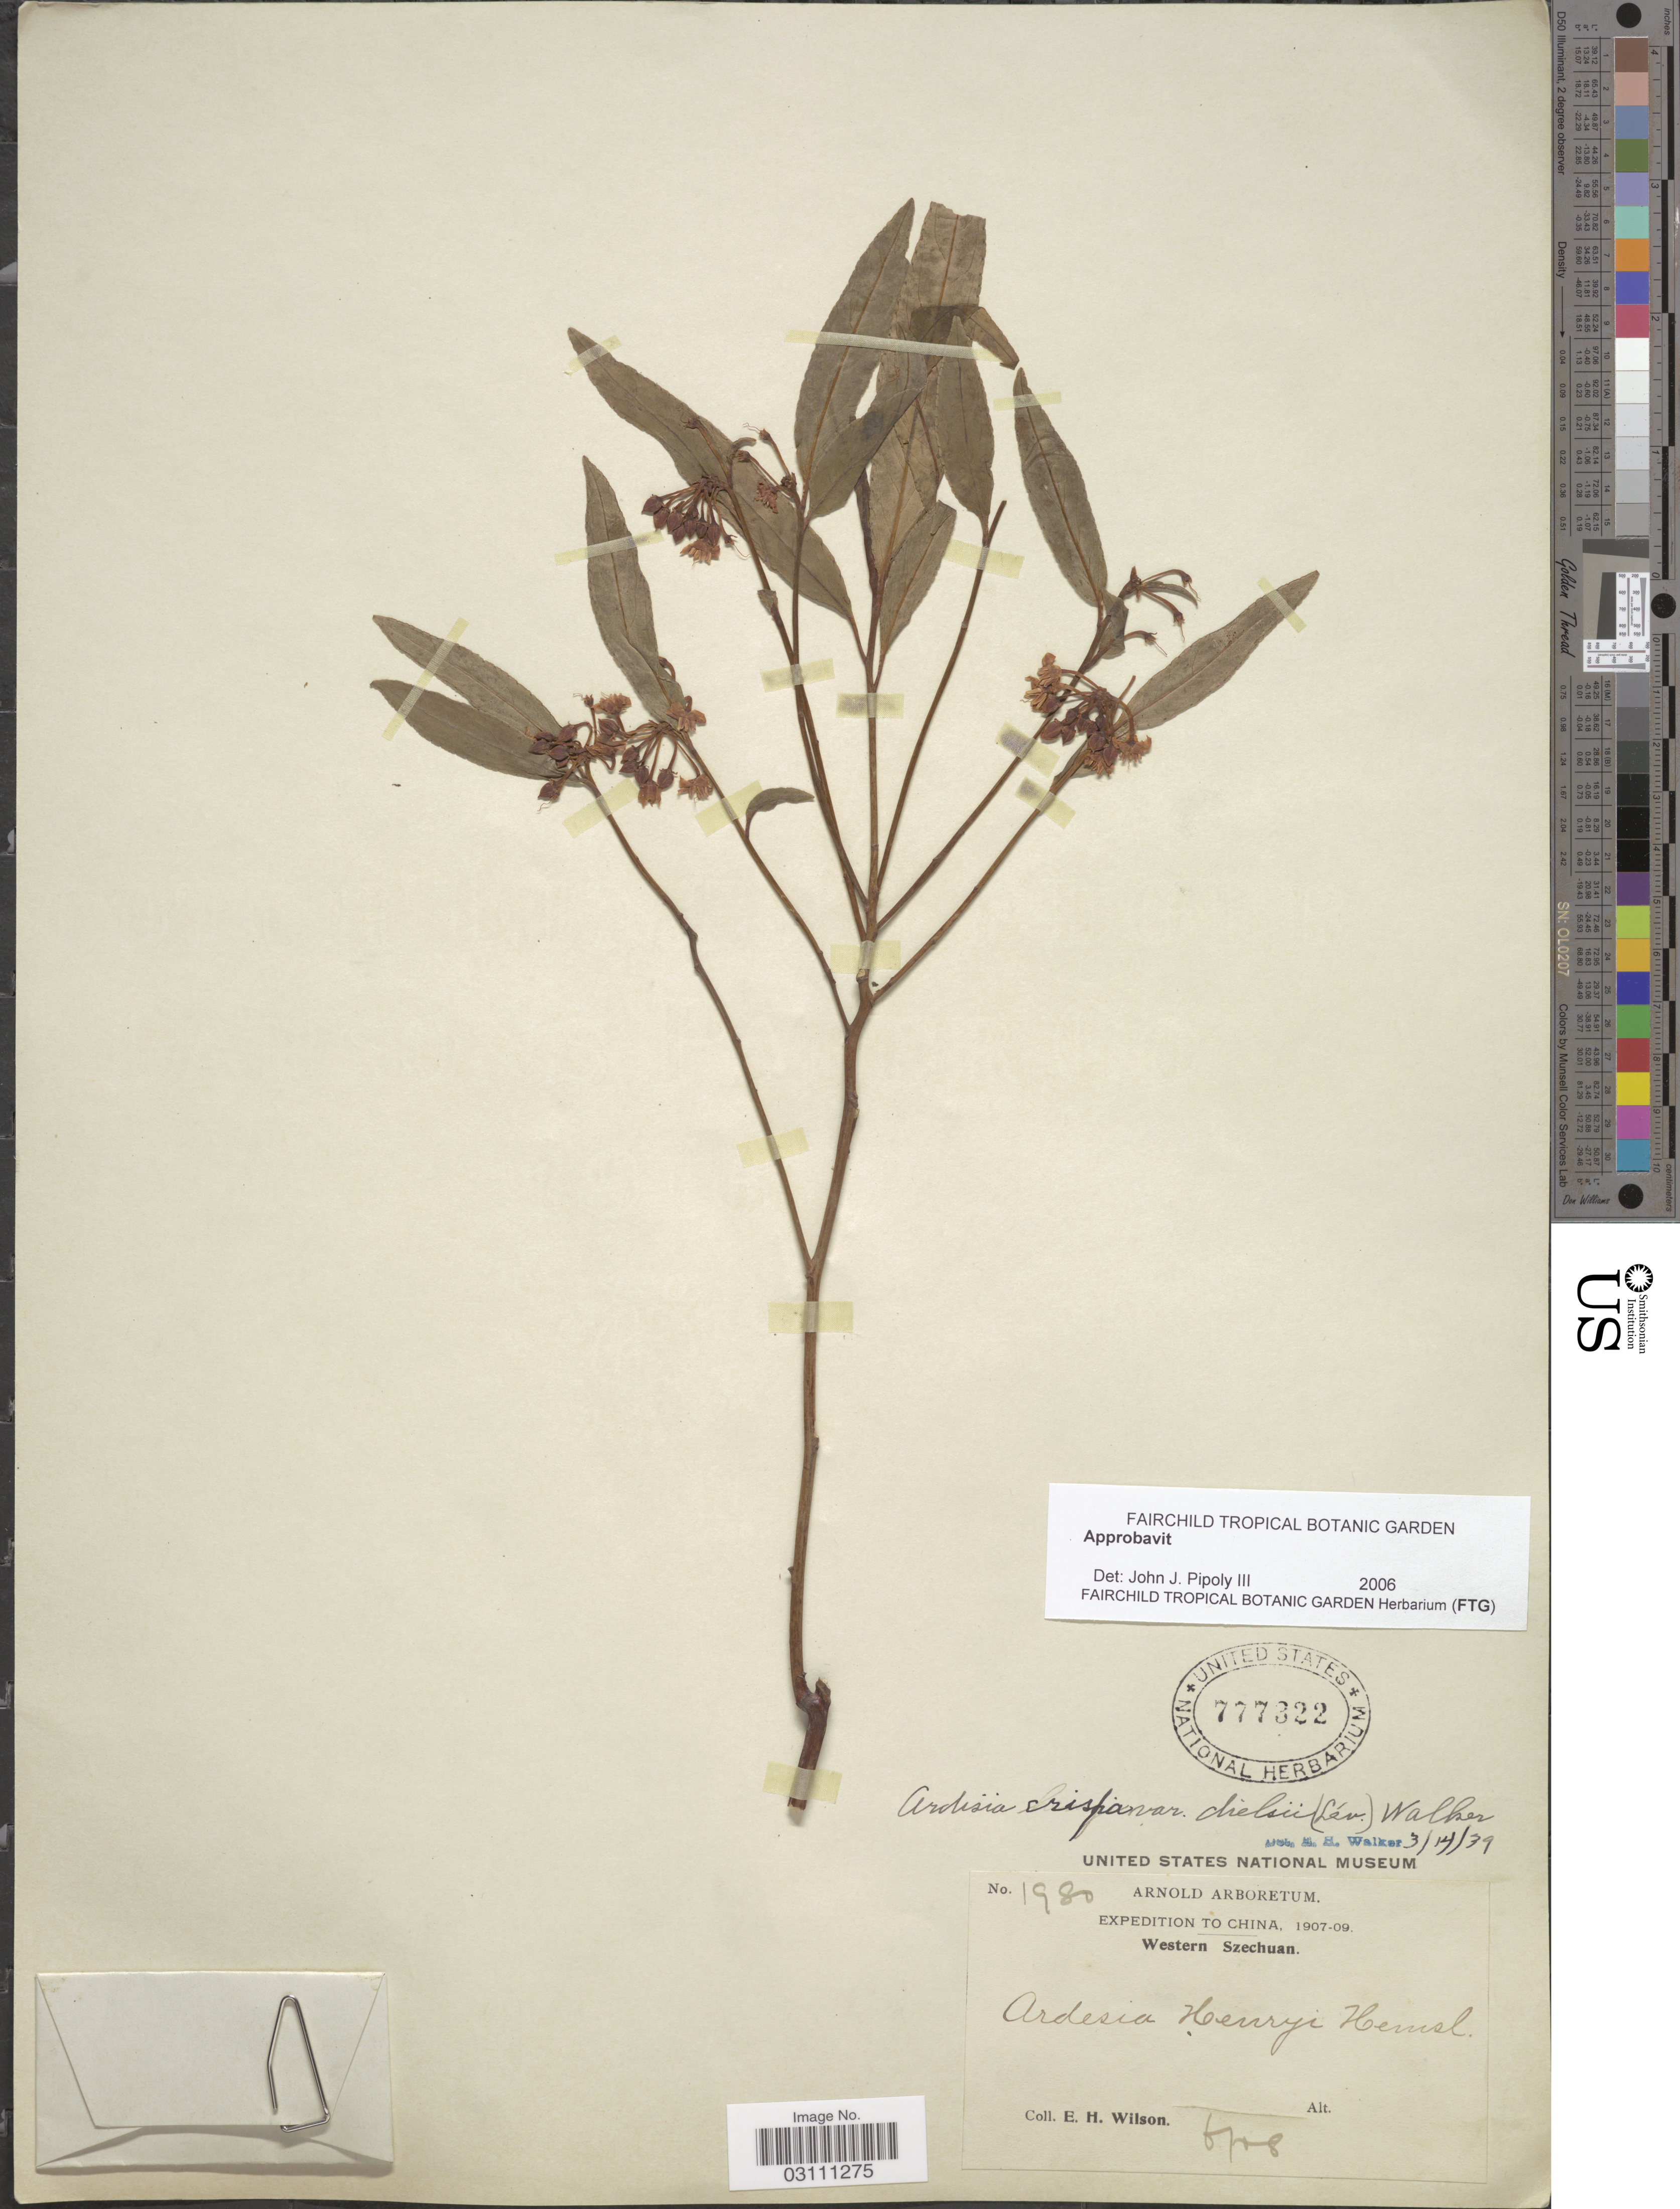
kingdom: Plantae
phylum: Tracheophyta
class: Magnoliopsida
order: Ericales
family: Primulaceae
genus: Ardisia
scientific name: Ardisia crenata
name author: Sims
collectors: E. Wilson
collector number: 1980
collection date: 1908-06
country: China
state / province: Sichuan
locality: Western Szechuan.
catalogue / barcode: US 777322